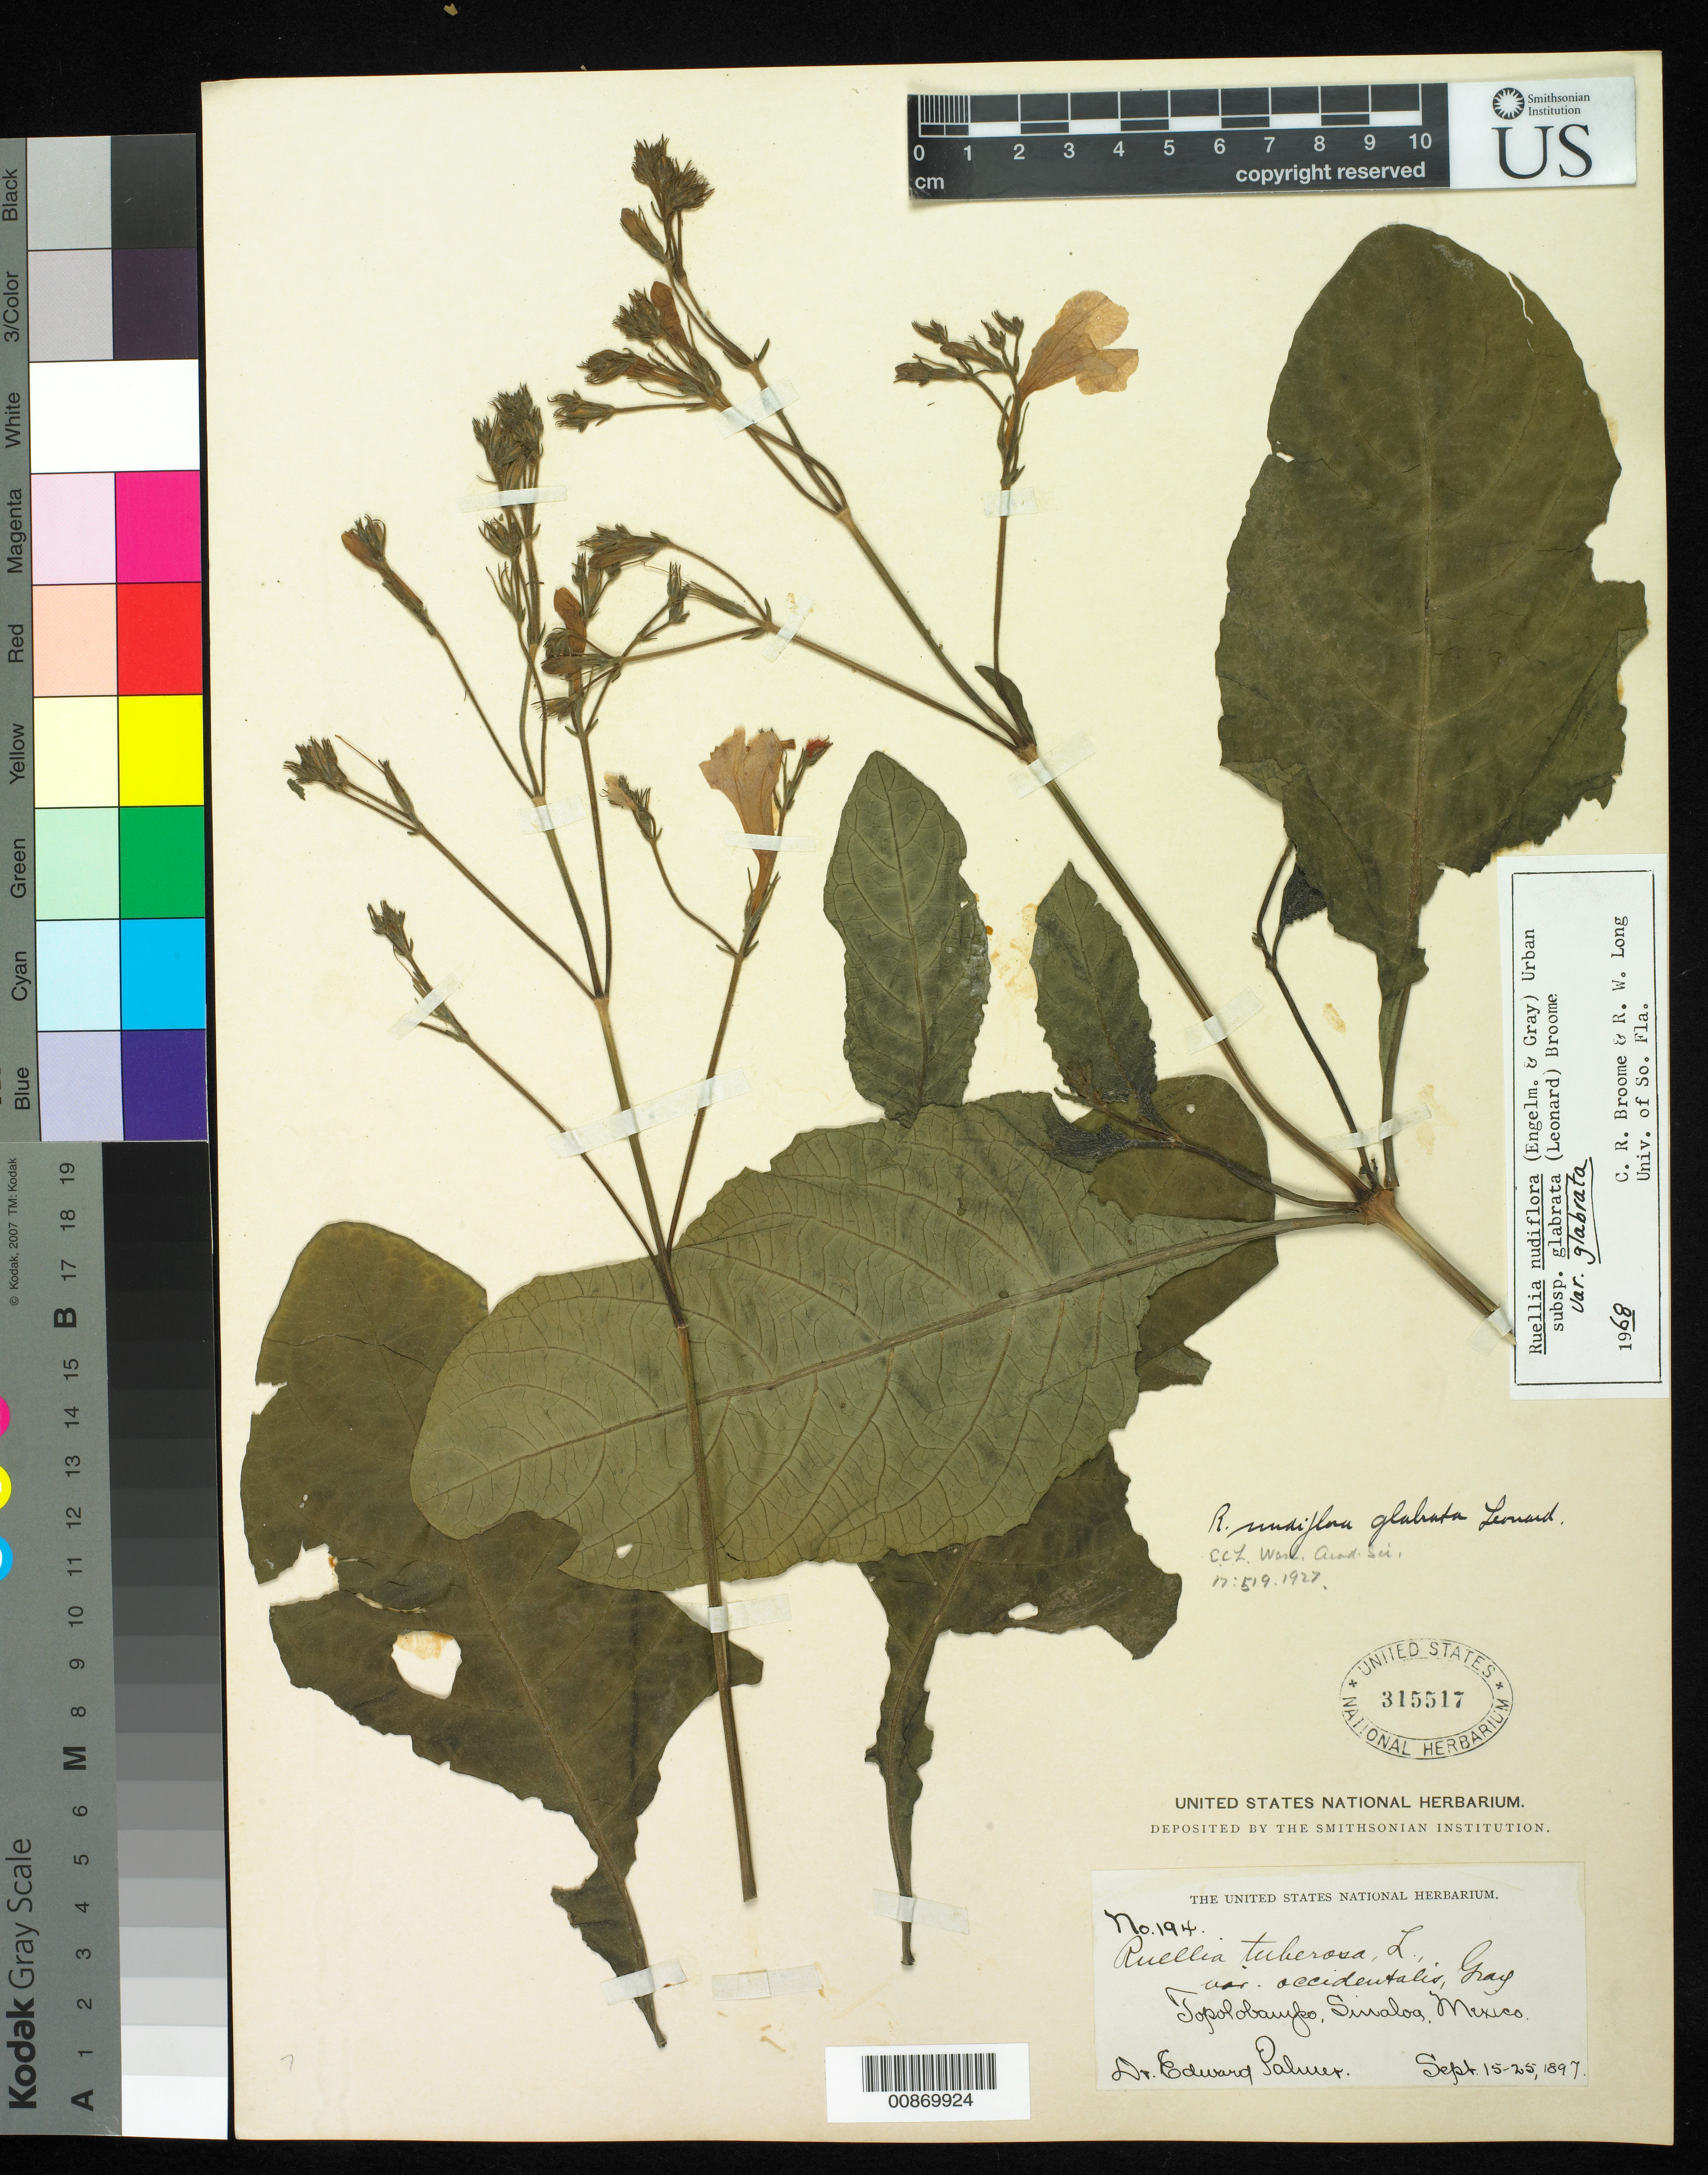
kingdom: Plantae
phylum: Tracheophyta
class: Magnoliopsida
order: Lamiales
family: Acanthaceae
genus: Ruellia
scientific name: Ruellia nudiflora var. glabrata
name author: Leonard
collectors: E. Palmer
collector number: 194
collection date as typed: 15 Sep 1897 to 25 Sep 1897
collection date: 1897-09-15/1897-09-25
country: Mexico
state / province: Sinaloa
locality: Topolobampo, Sinaloa.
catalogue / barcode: US 315517